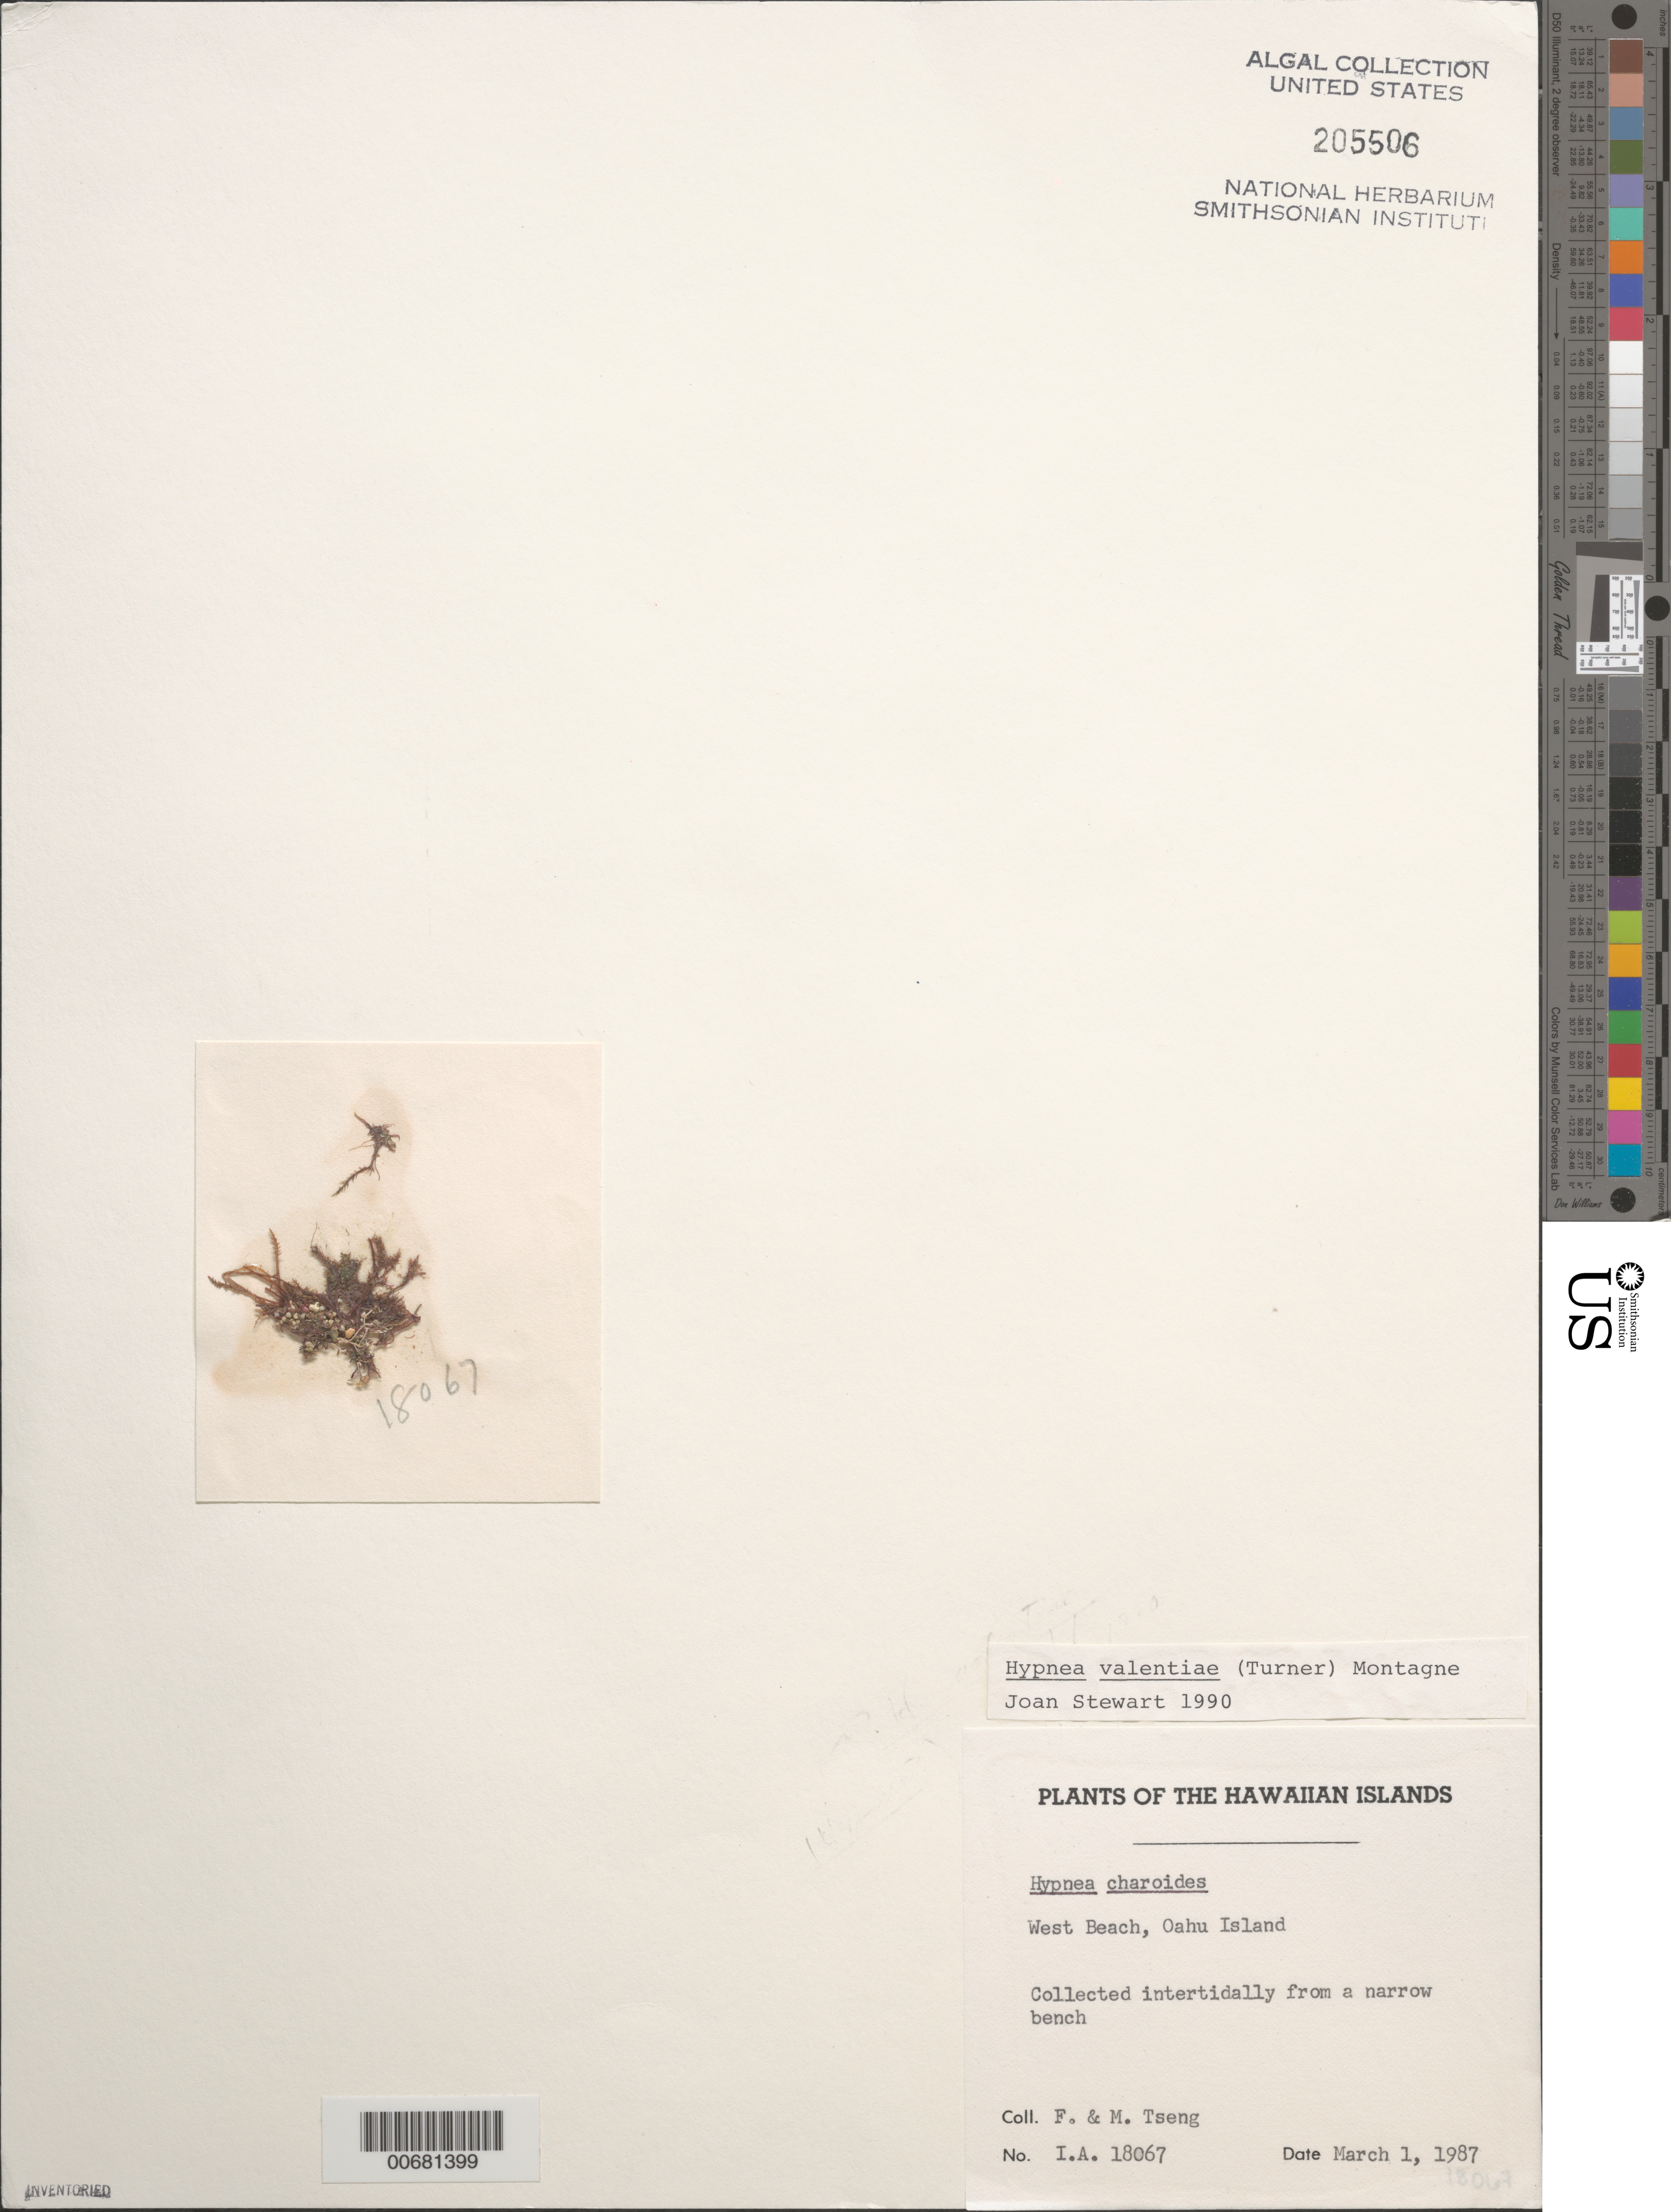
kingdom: Plantae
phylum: Rhodophyta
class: Florideophyceae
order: Gigartinales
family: Cystocloniaceae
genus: Hypnea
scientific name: Hypnea valentiae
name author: (Turner) Mont.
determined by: Stewart, Joan G.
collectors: F. Tseng & M. Tseng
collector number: IAA 18067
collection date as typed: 01 Mar 1987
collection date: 1987-03-01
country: United States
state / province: Hawaii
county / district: Honolulu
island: Oahu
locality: West Beach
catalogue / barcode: US 205506